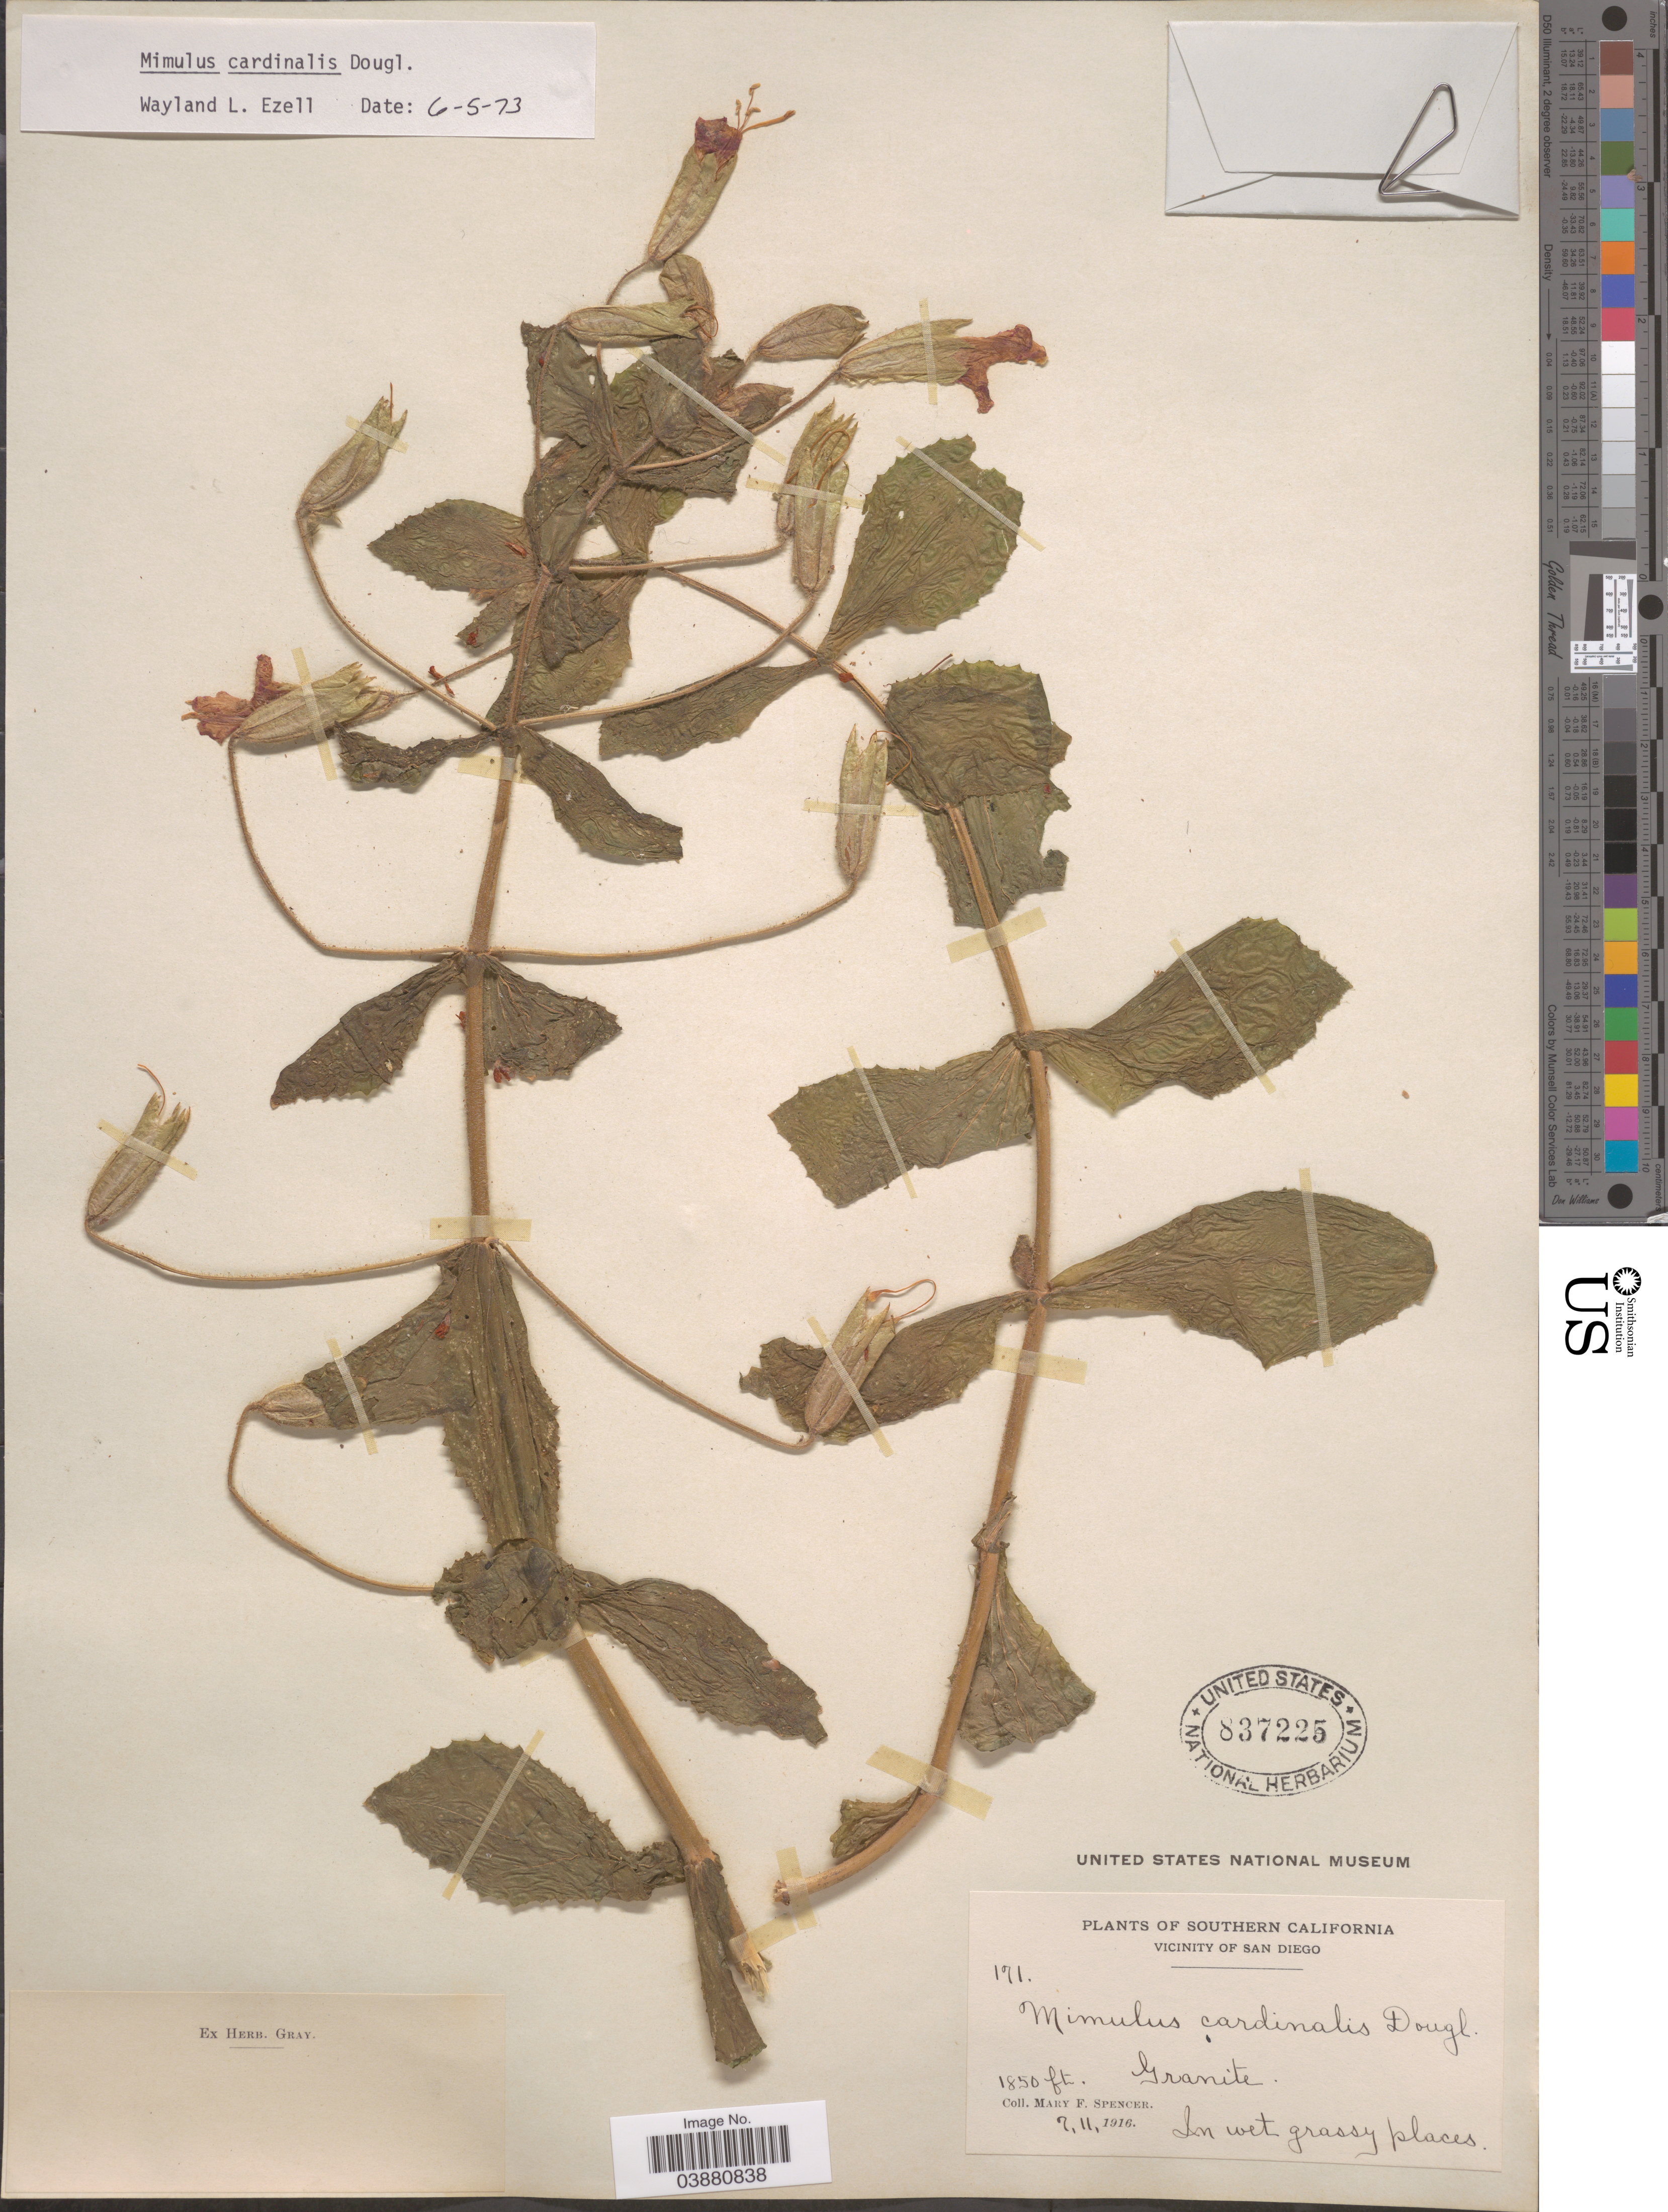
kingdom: Plantae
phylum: Tracheophyta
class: Magnoliopsida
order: Lamiales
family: Phrymaceae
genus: Mimulus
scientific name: Mimulus cardinalis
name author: Douglas ex Benth.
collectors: M. Spencer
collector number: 171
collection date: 1916-07-11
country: United States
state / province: California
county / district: San Diego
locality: Southern California. Vicinity of San Diego.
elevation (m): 564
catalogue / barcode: US 837225